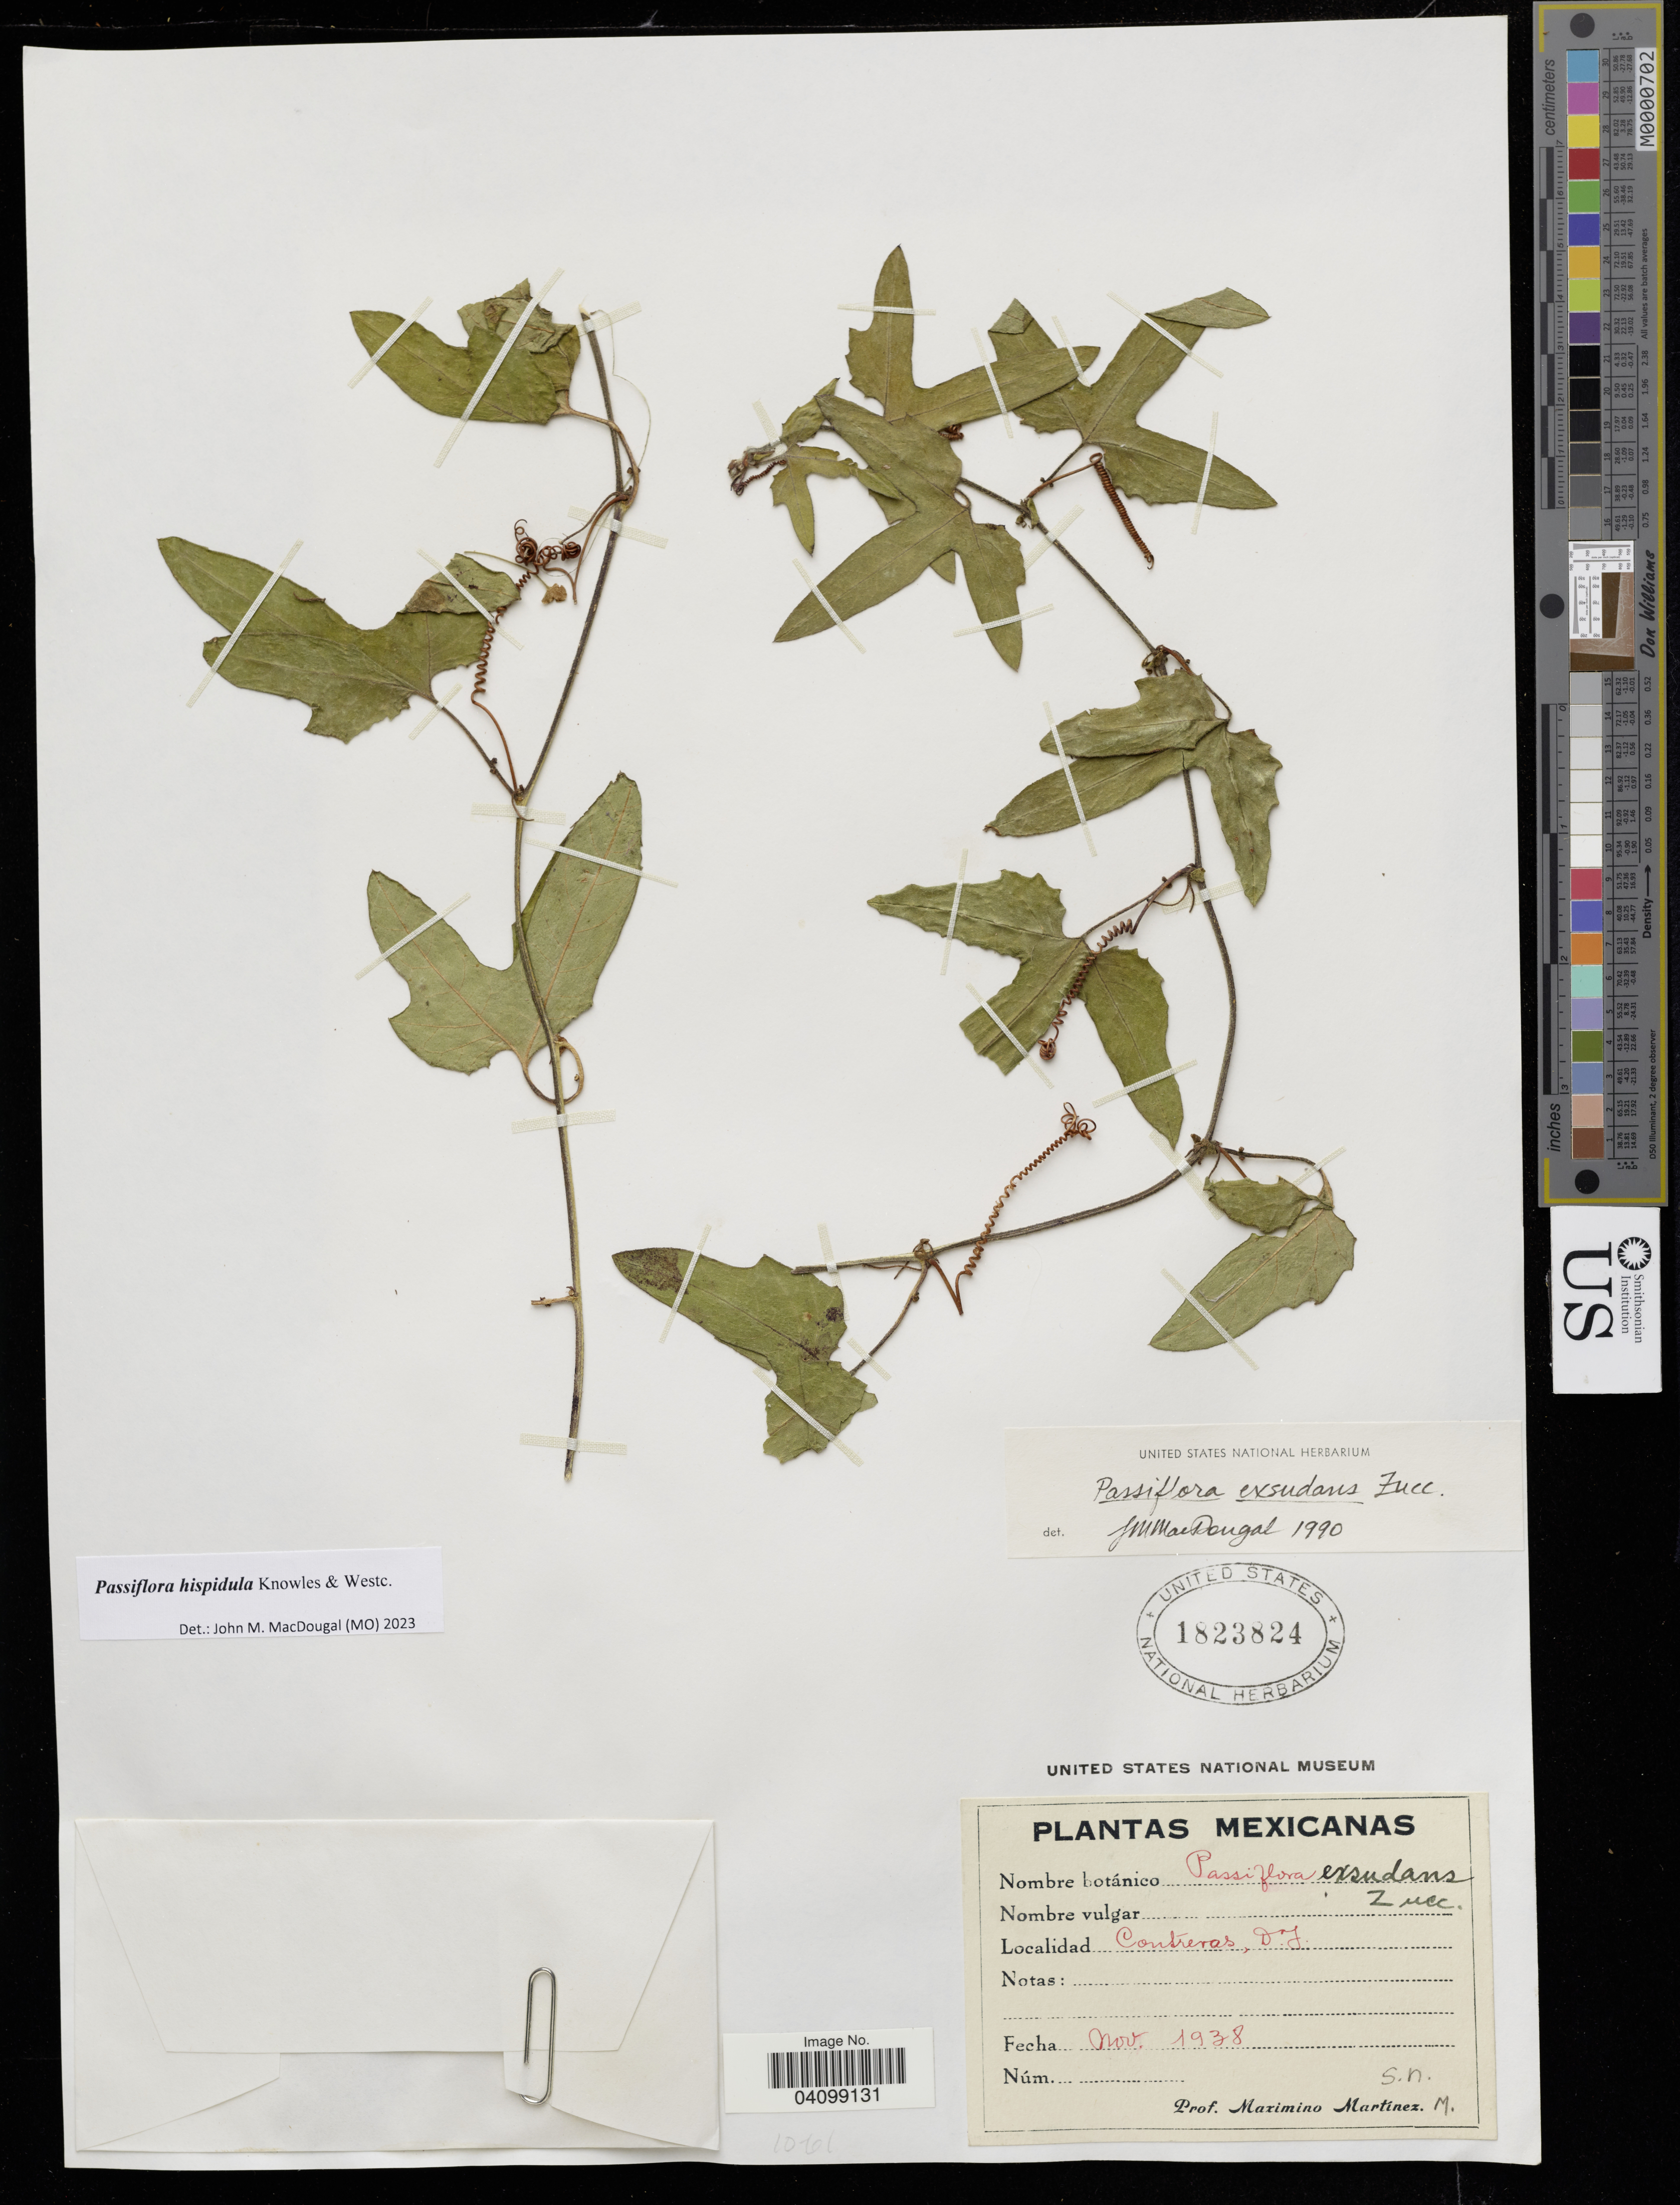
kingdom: Plantae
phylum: Tracheophyta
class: Magnoliopsida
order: Malpighiales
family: Passifloraceae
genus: Passiflora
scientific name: Passiflora hispidula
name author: Knowles & Westc.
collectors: M. Martínez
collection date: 1938-11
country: Mexico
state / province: Distrito Federal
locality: Contreras.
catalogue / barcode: US 1823824